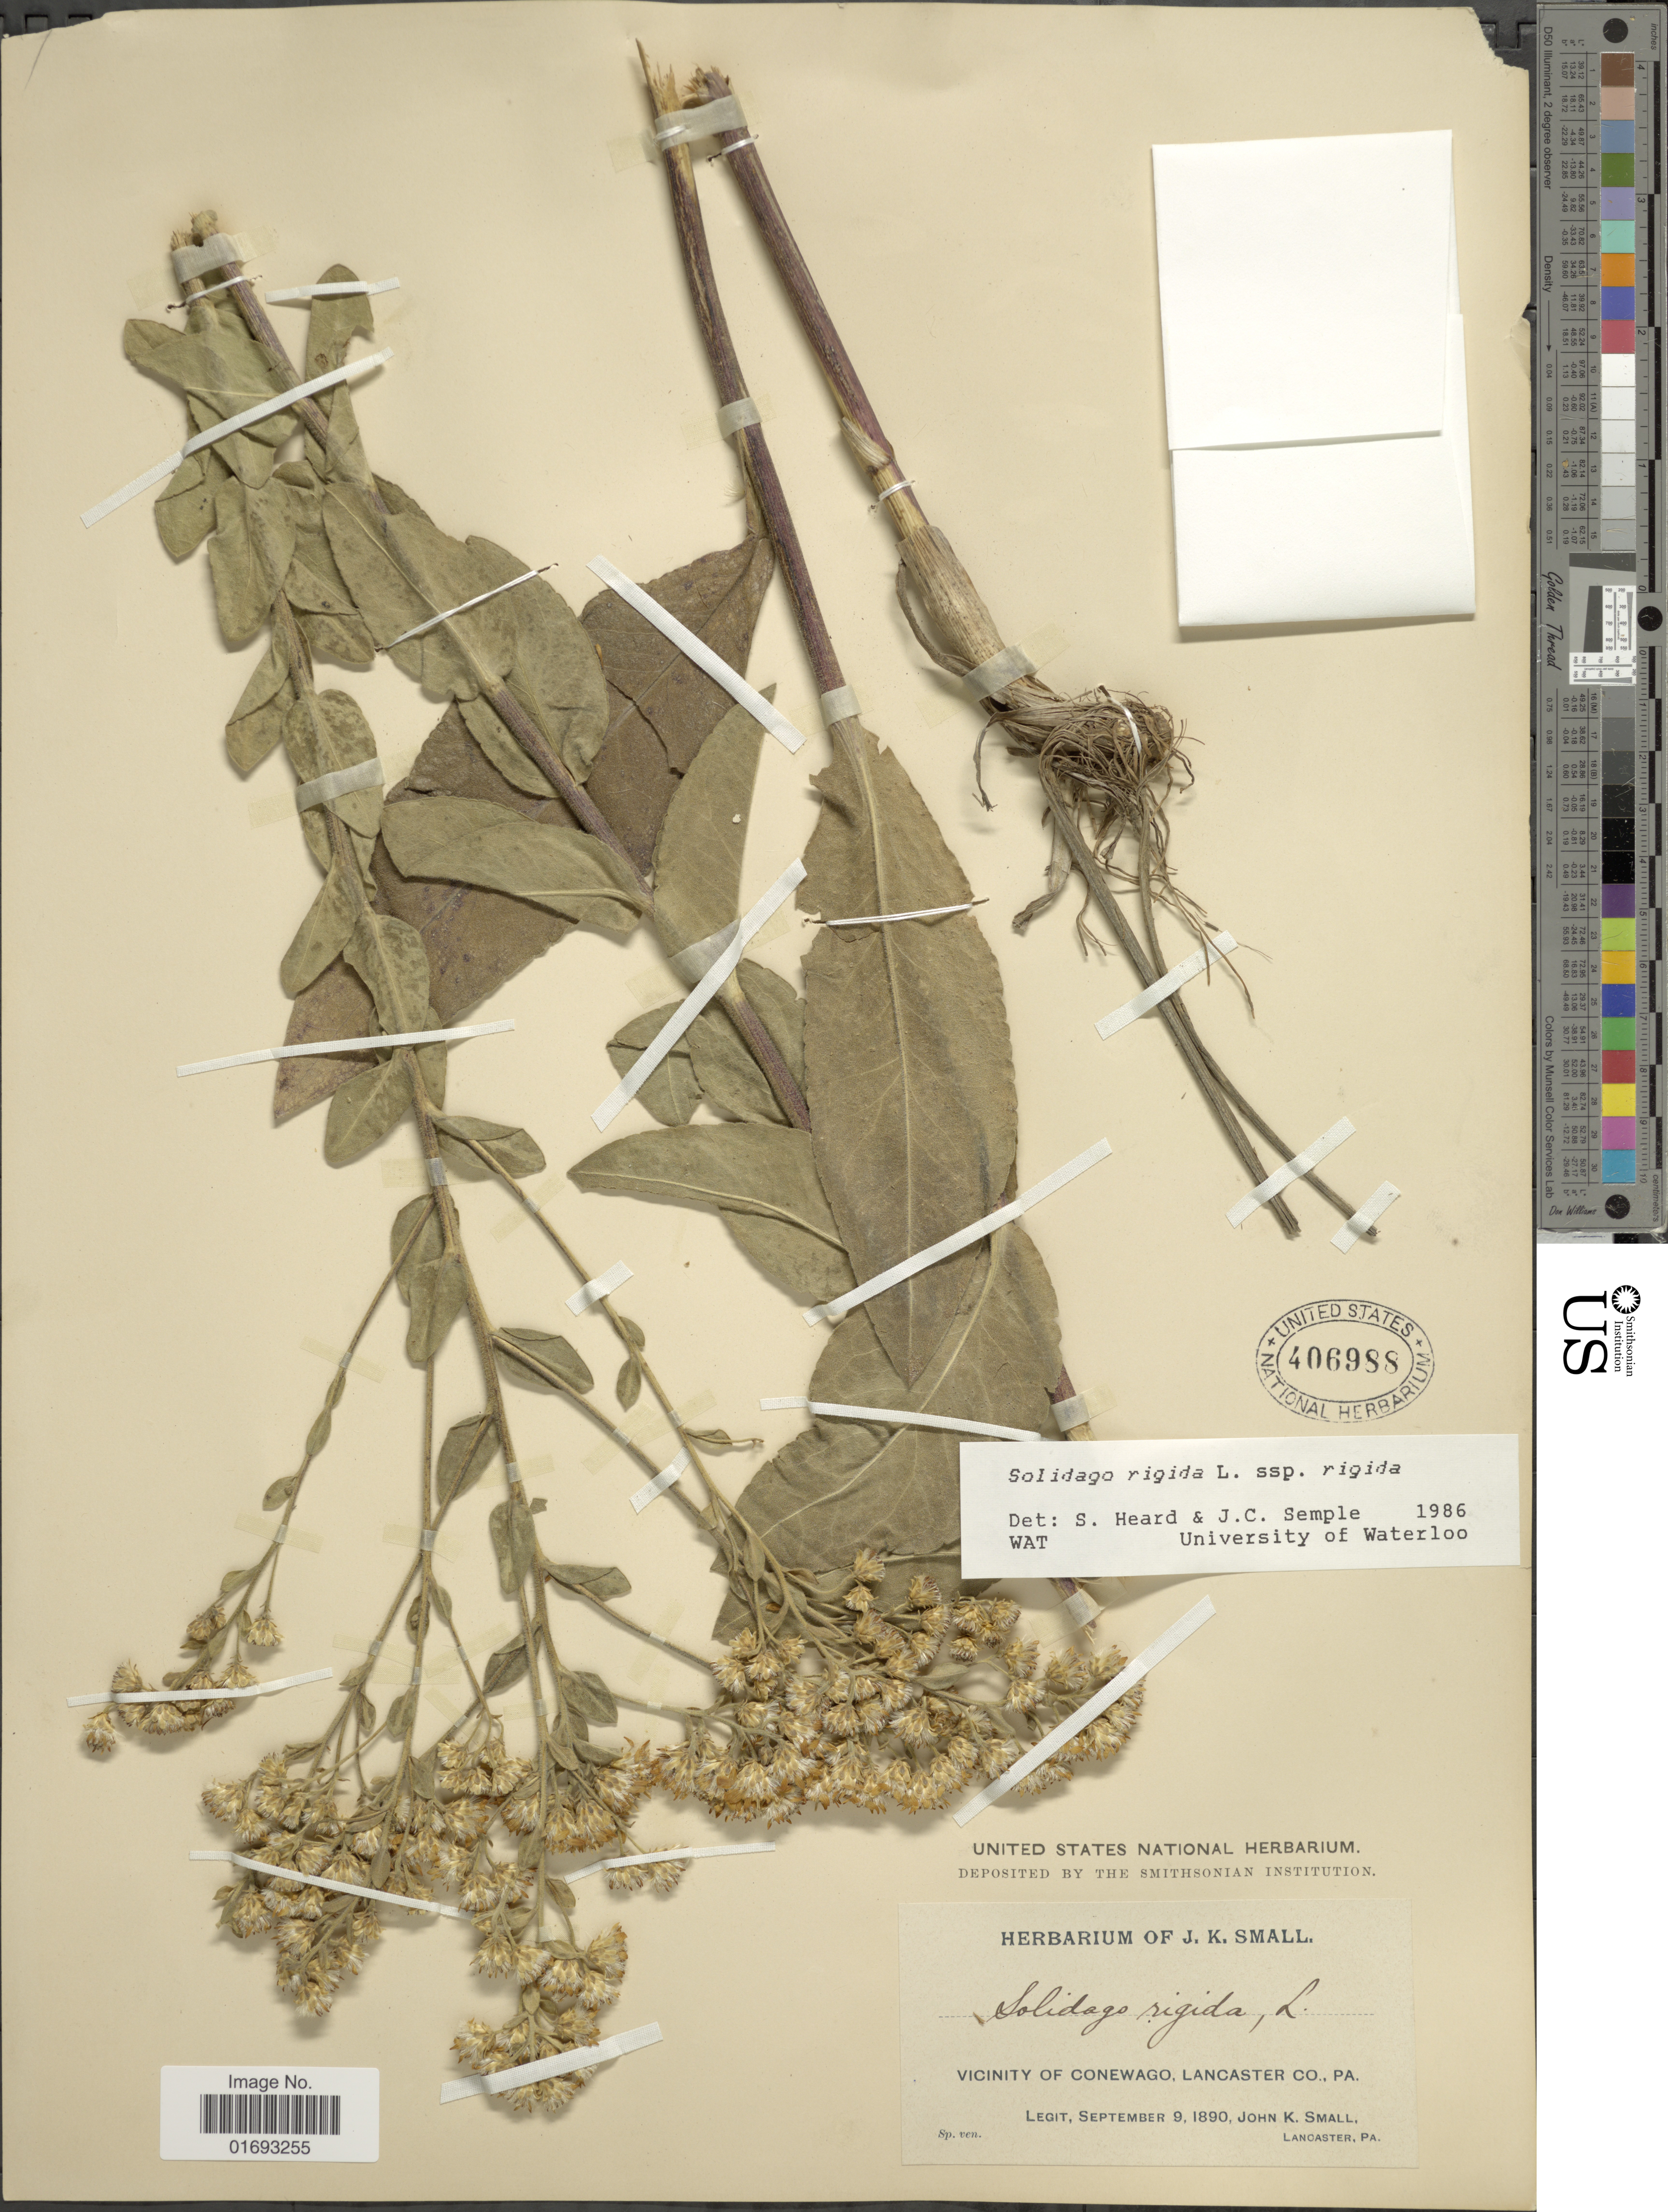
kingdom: Plantae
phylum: Tracheophyta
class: Magnoliopsida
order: Asterales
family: Asteraceae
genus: Oligoneuron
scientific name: Oligoneuron rigidum var. rigidum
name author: (L.) Small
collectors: J. K. Small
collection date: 1890-09-09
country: United States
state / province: Pennsylvania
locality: Vicinity of Conewago, Lancaster Co.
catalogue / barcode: US 406988